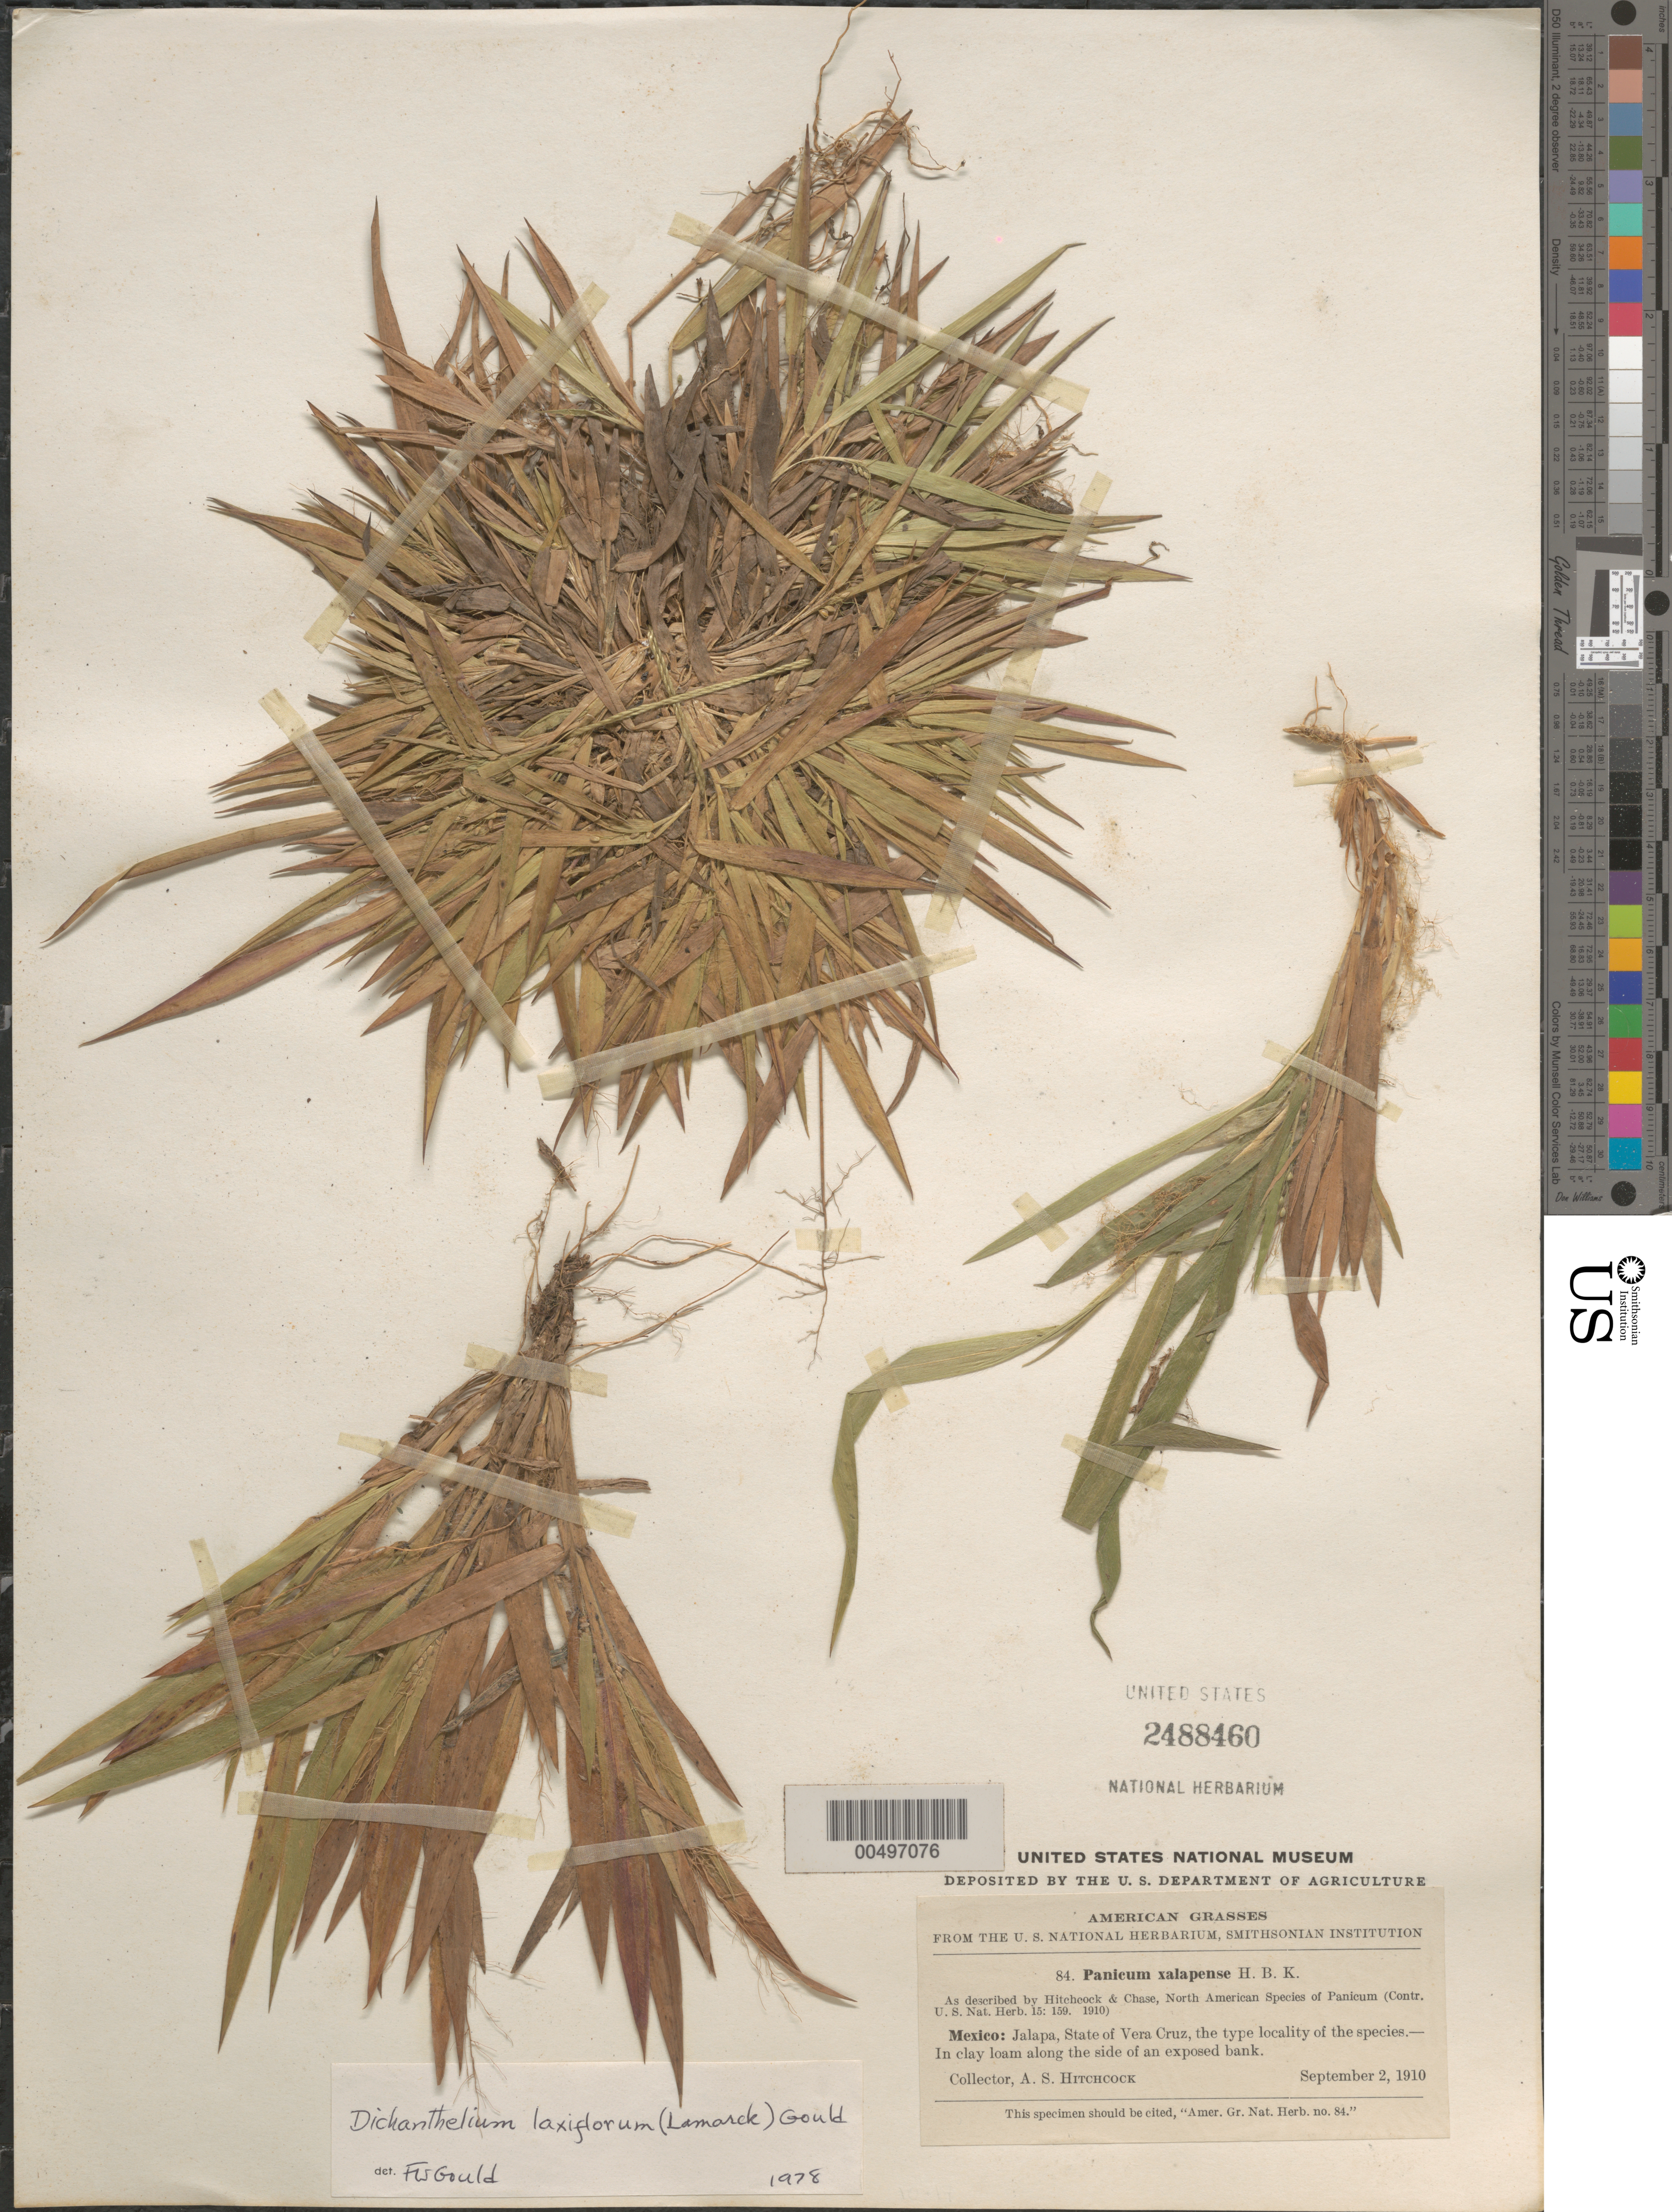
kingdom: Plantae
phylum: Tracheophyta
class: Liliopsida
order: Poales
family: Poaceae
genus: Dichanthelium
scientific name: Dichanthelium laxiflorum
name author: (Lam.) Gould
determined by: Gould, F. W.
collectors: A. S. Hitchcock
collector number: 84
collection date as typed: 2 Sep 1910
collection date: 1910-09-02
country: Mexico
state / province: Veracruz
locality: Jalapa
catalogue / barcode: US 2488460